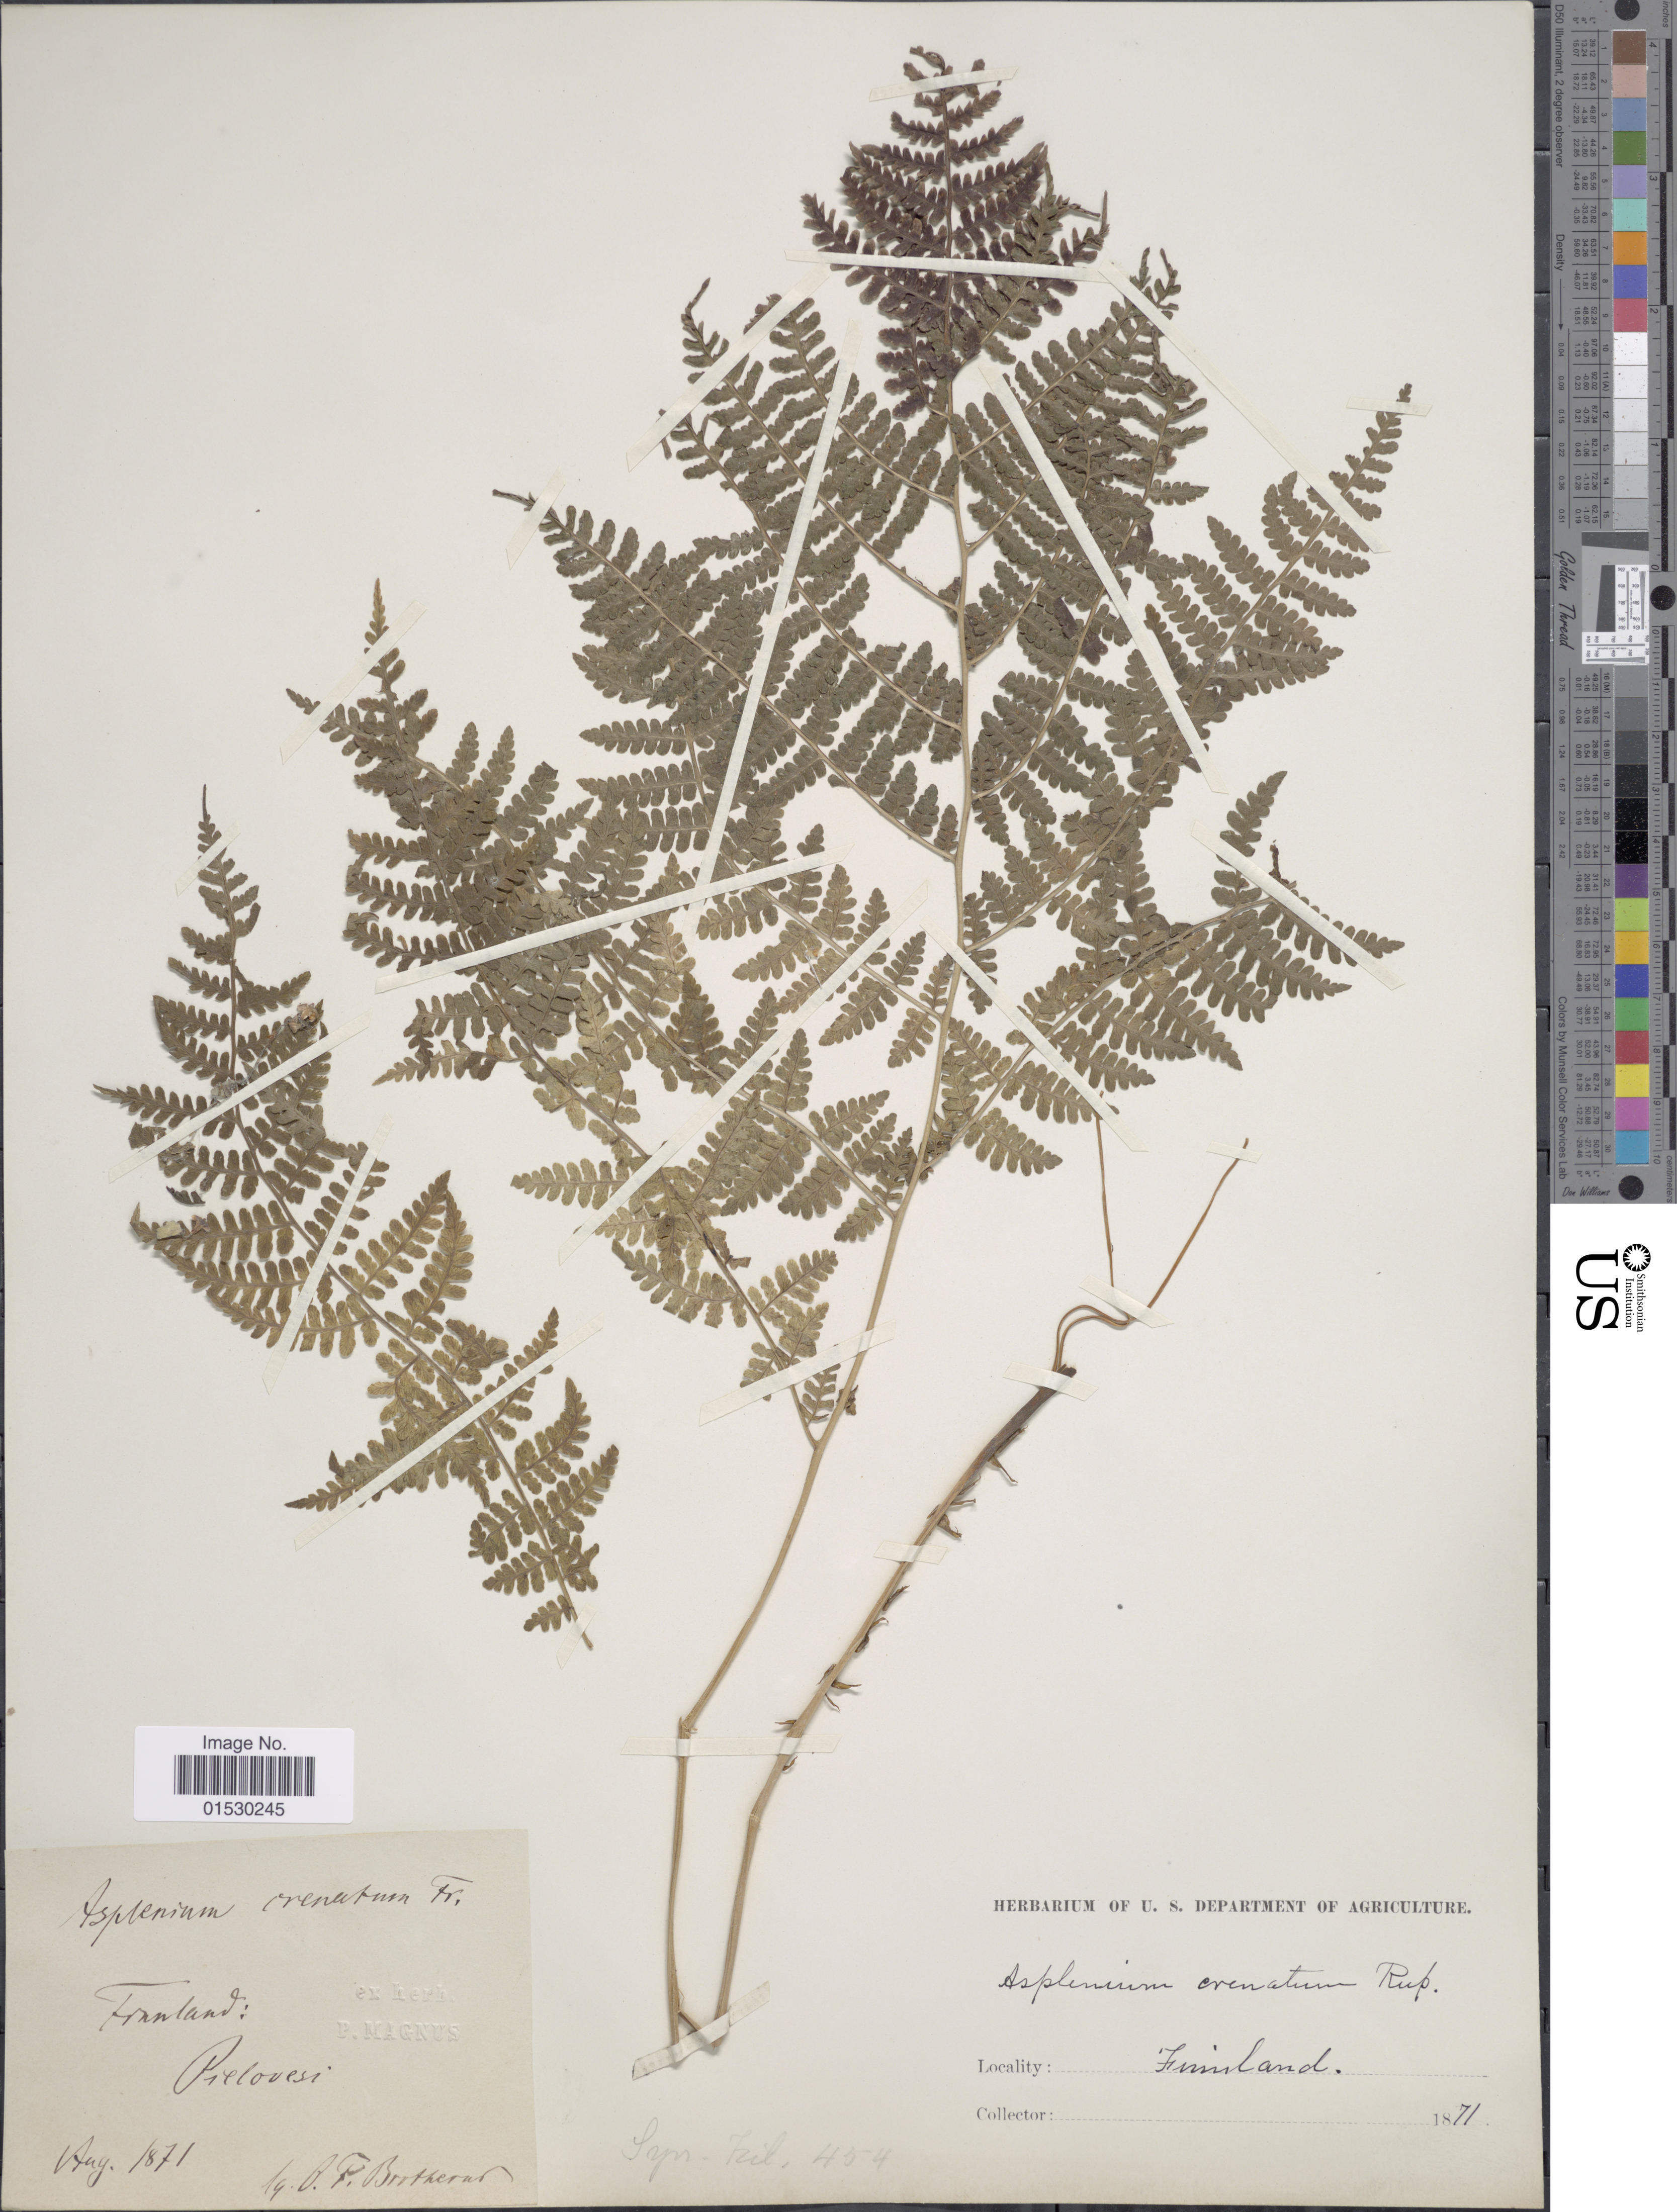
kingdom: Plantae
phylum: Tracheophyta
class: Polypodiopsida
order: Polypodiales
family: Athyriaceae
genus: Athyrium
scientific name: Athyrium distentifolilum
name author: Tausch ex Opiz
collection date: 1871-08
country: Finland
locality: Pielavesi